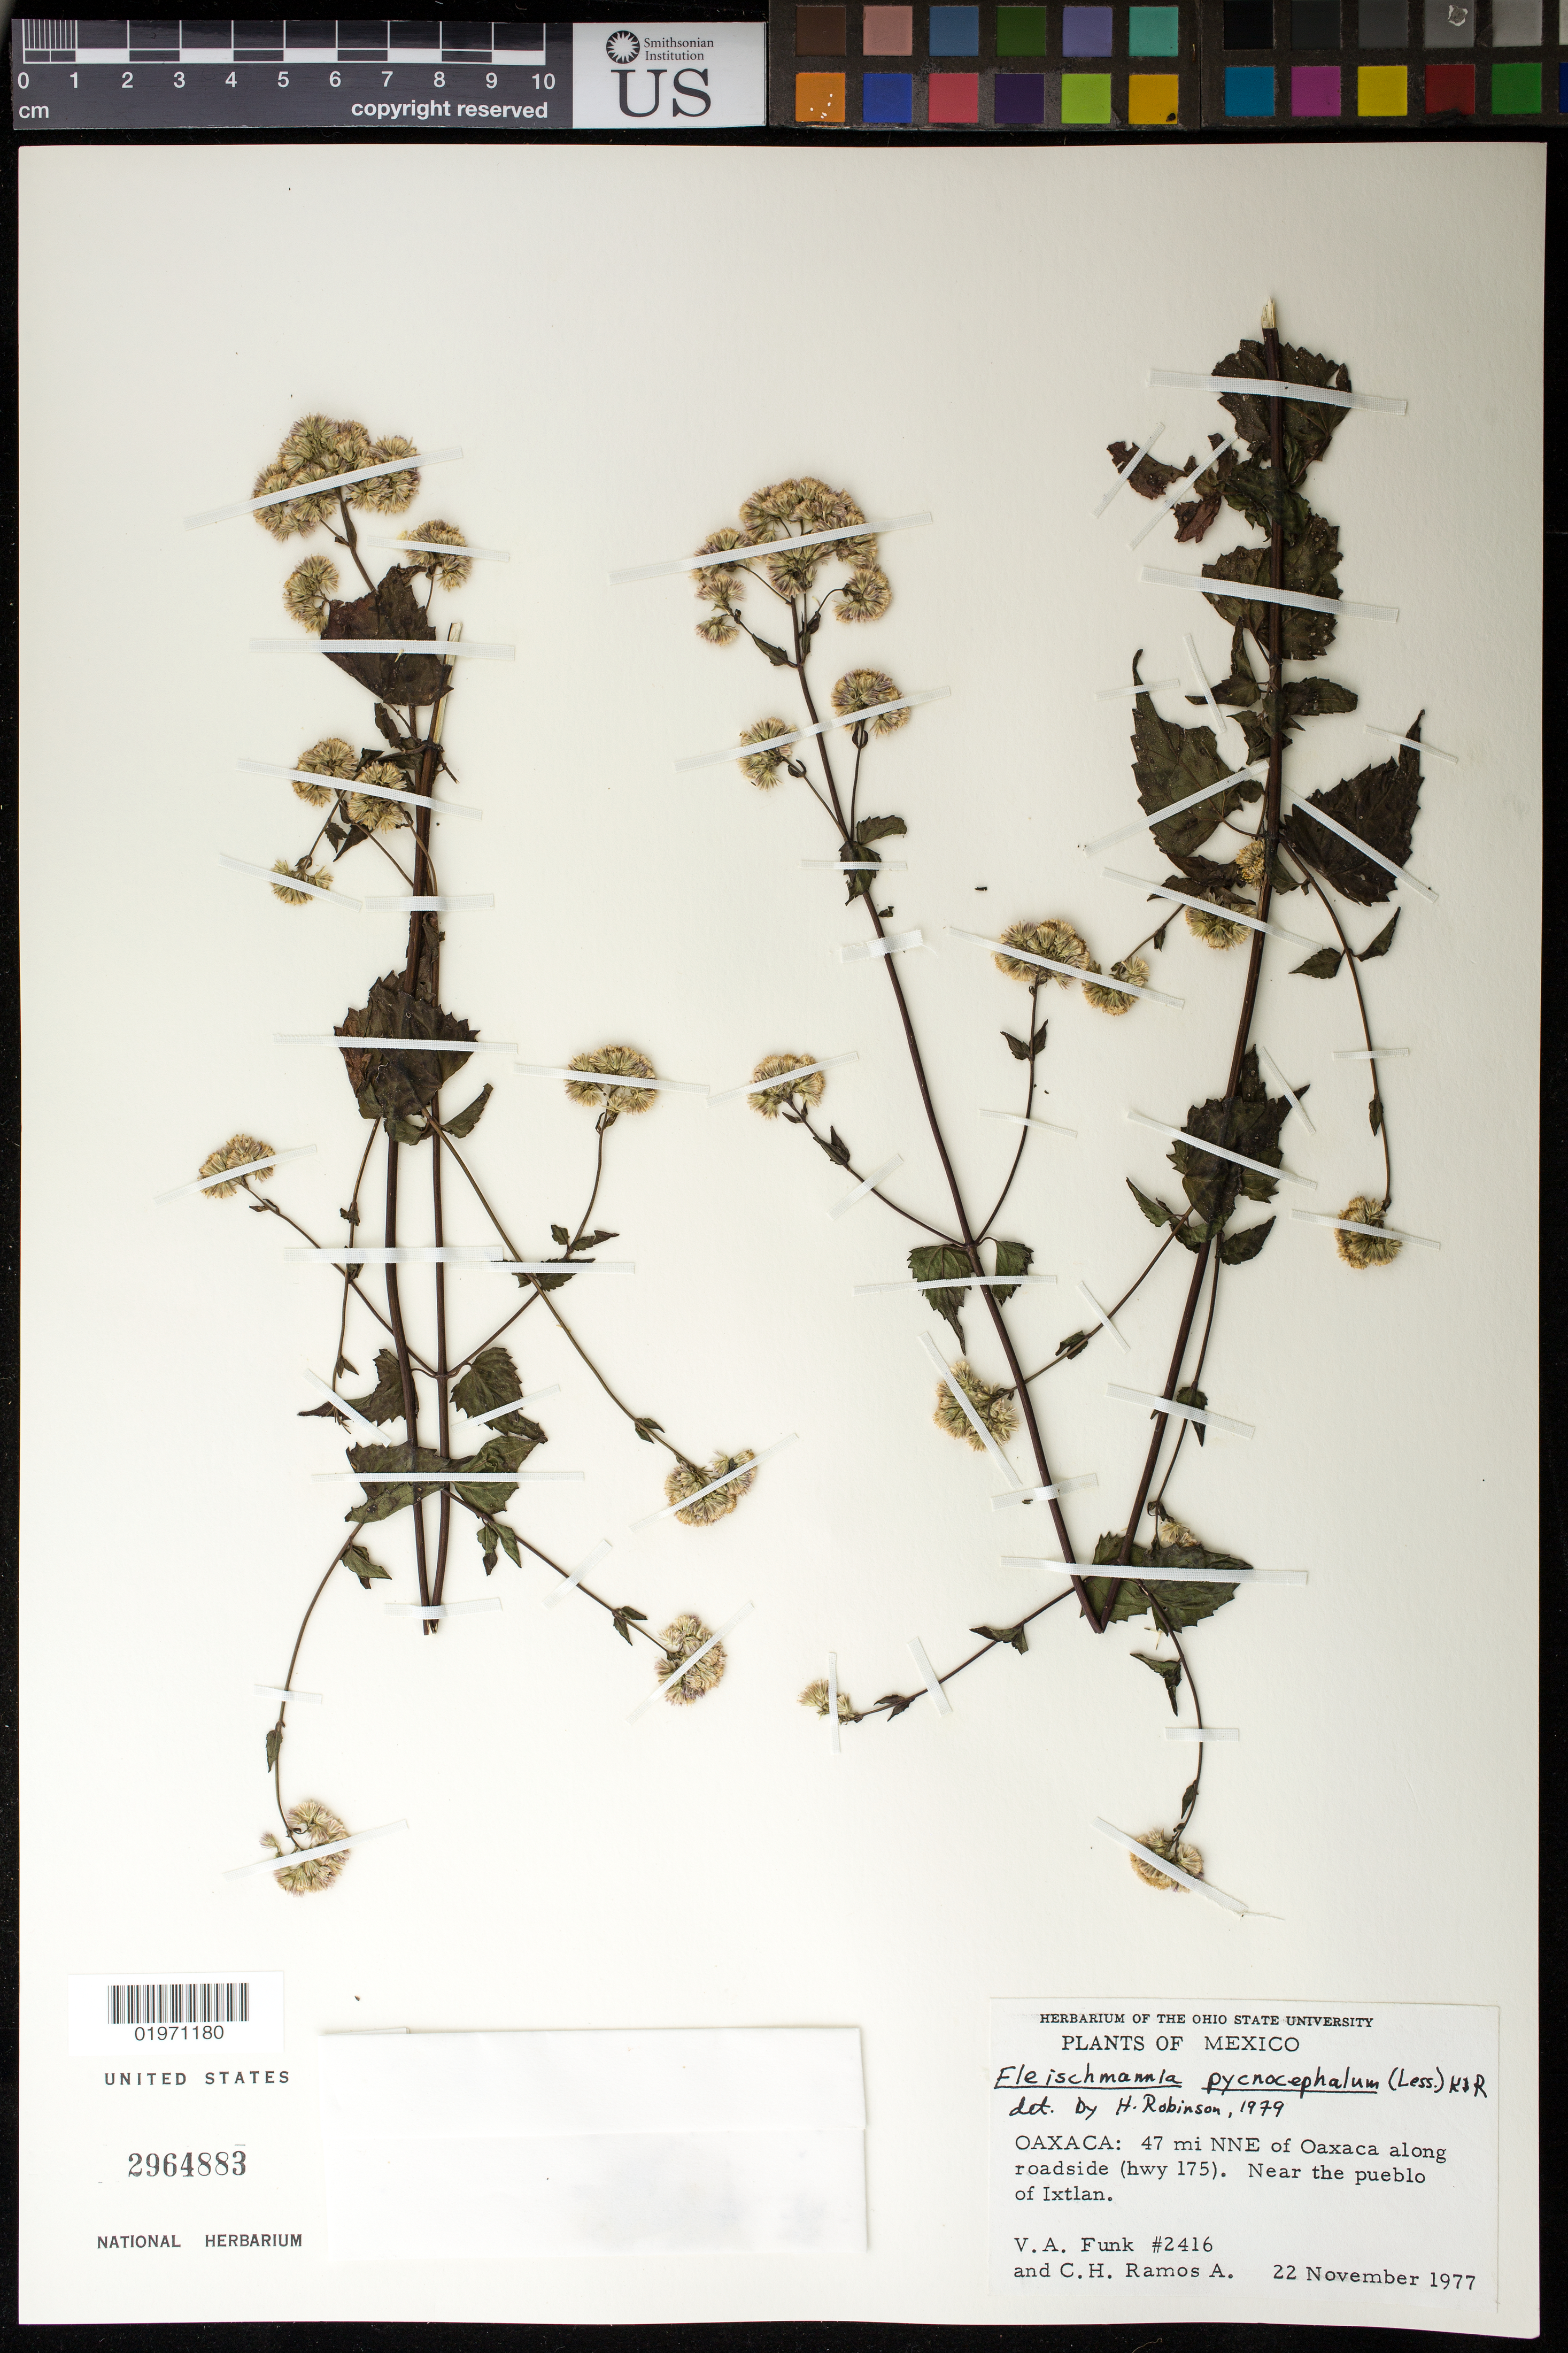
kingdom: Plantae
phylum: Tracheophyta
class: Magnoliopsida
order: Asterales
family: Asteraceae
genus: Fleischmannia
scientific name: Fleischmannia pycnocephalum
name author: Less.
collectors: V. Funk & C. Ramos A.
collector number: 2416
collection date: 1977-11-22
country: Mexico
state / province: Oaxaca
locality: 47 mi NNE of Oaxaca along roadside (hwy 175), near the pueblo of Ixtlan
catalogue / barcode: US 2964883